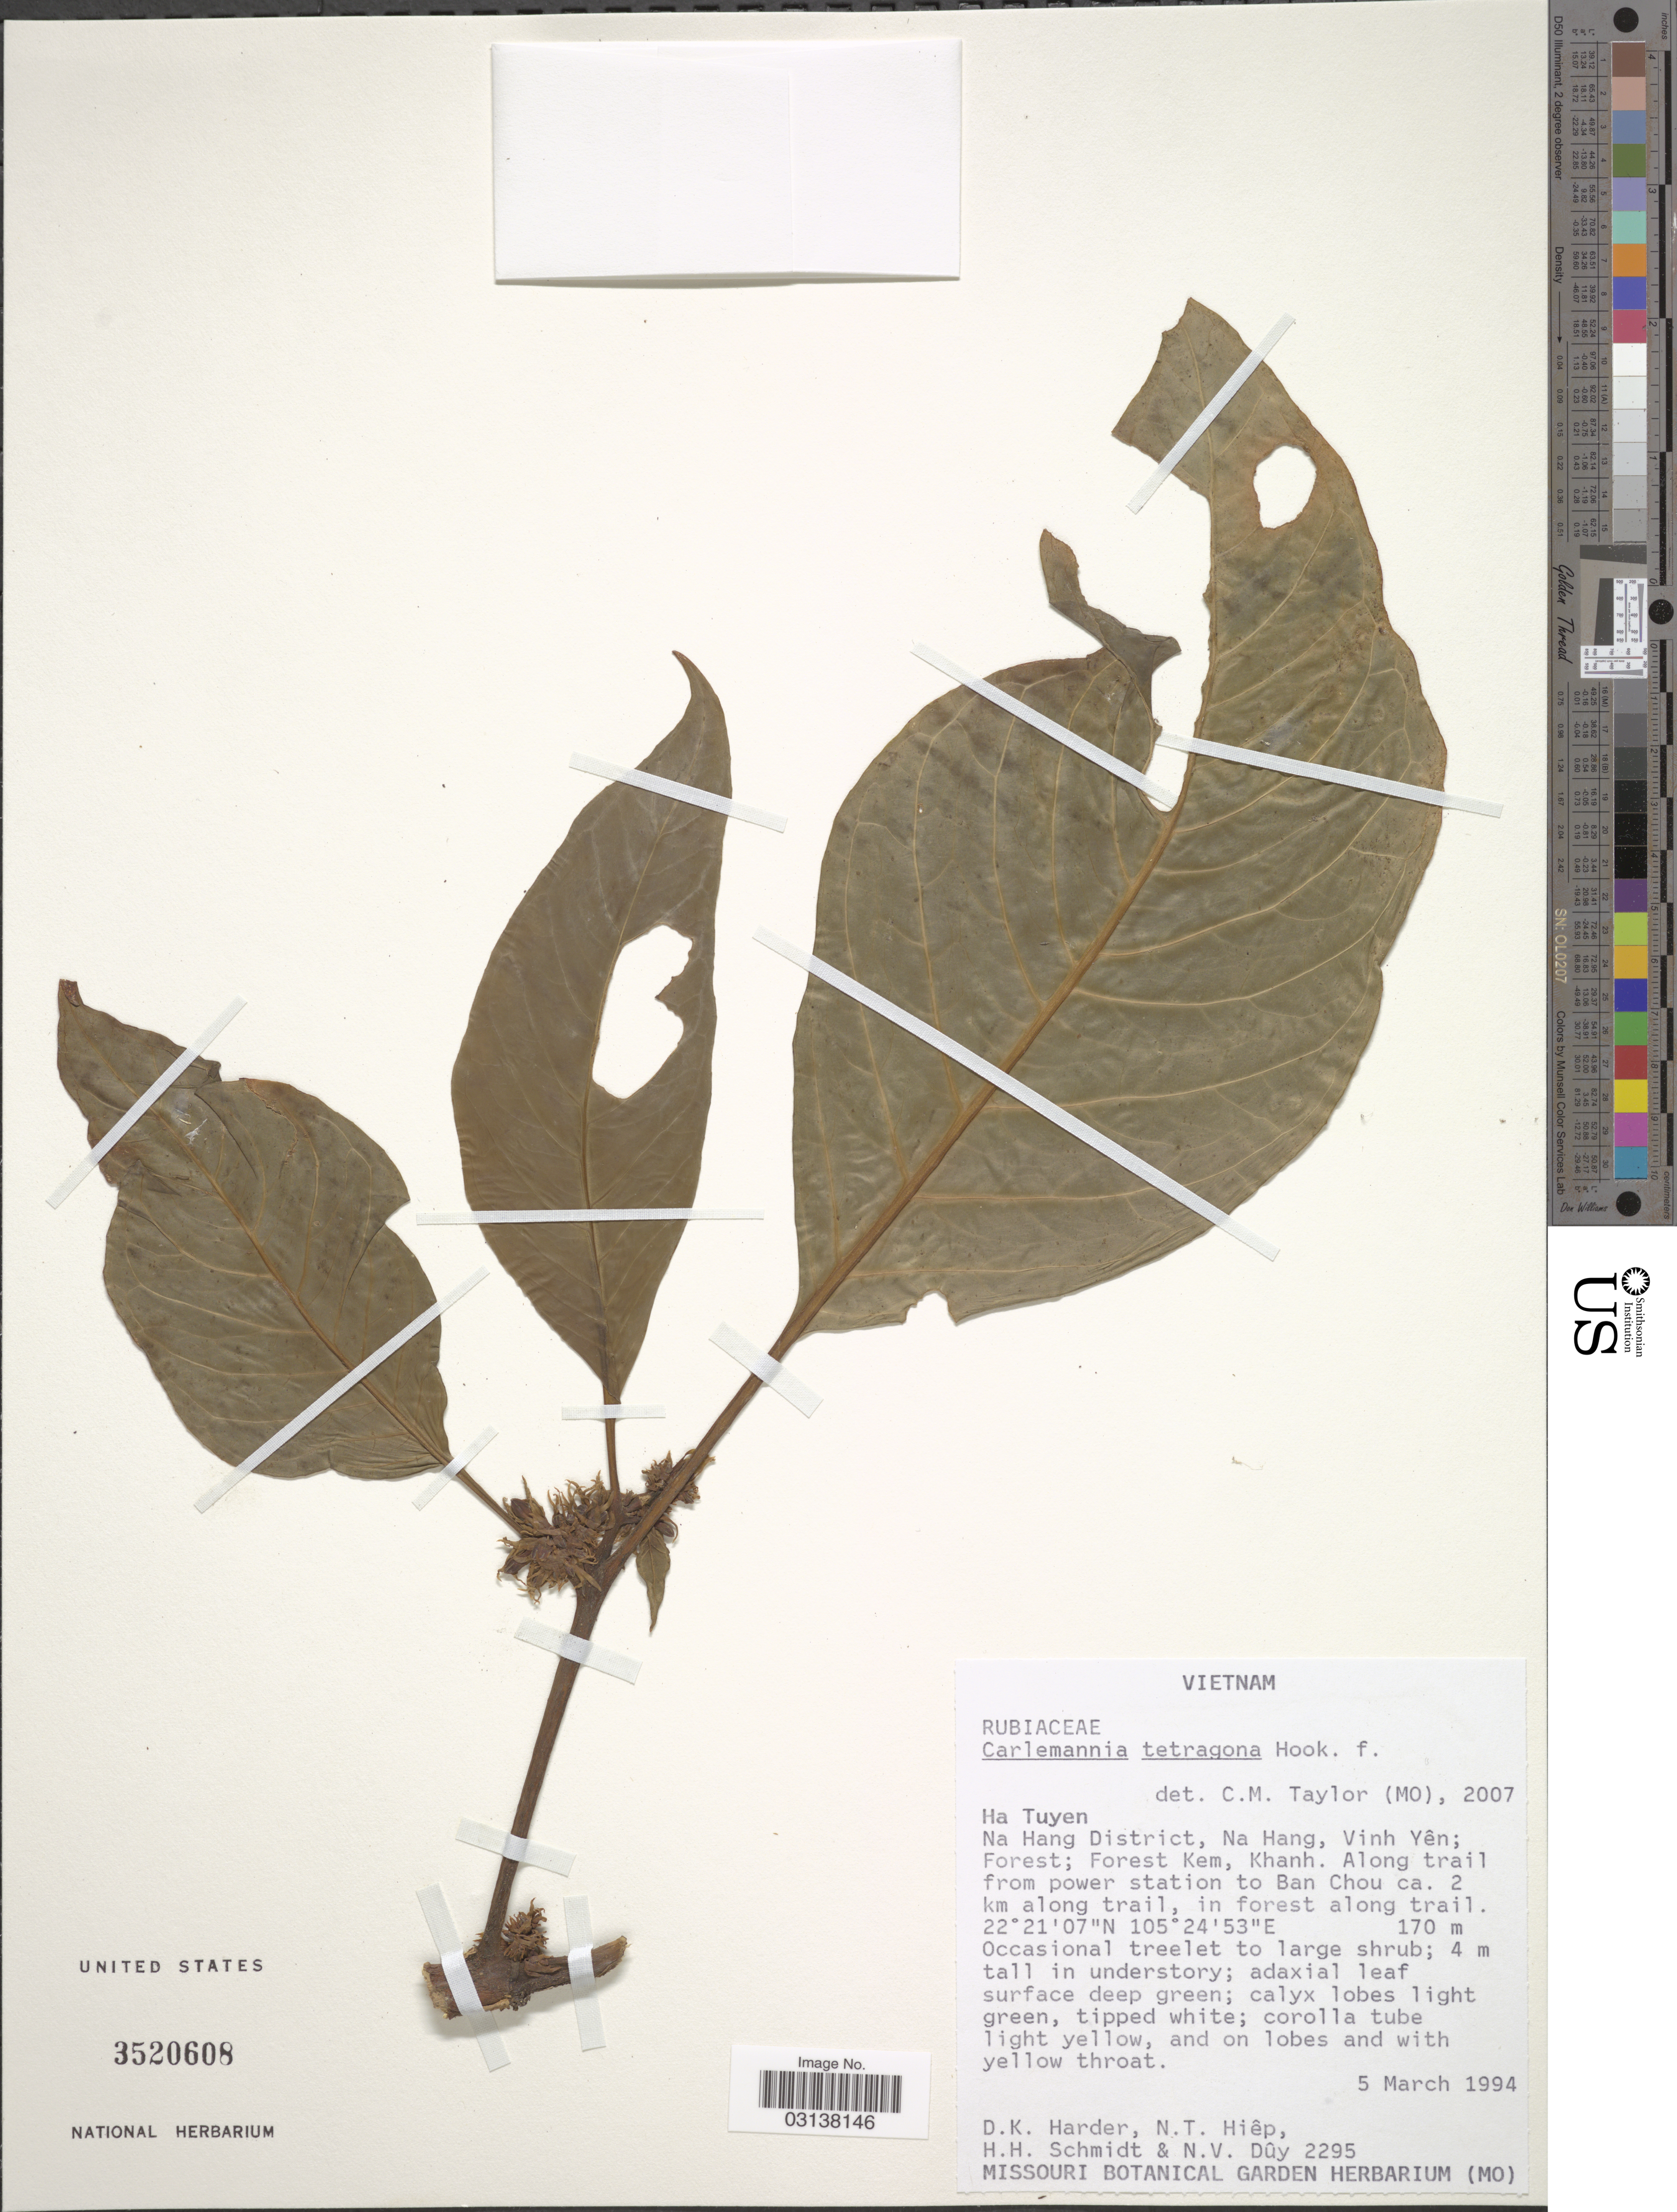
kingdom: Plantae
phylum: Tracheophyta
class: Magnoliopsida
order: Lamiales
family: Carlemanniaceae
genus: Carlemannia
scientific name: Carlemannia tetragona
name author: Hook. f.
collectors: D. Harder, N. T. Hiep, H. H. Schmidt & N. V. Dûy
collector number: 2295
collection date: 1994-03-05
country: Vietnam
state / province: Tuyen Quang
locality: Ha Tuyen. Na Hang District, Na Hang, Vinh Yên; Forest; Forest Kem, Khanh. Along trail from power station to Ban Chou ca. 2 km along trail, in forest along trail.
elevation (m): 170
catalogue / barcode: US 3520608